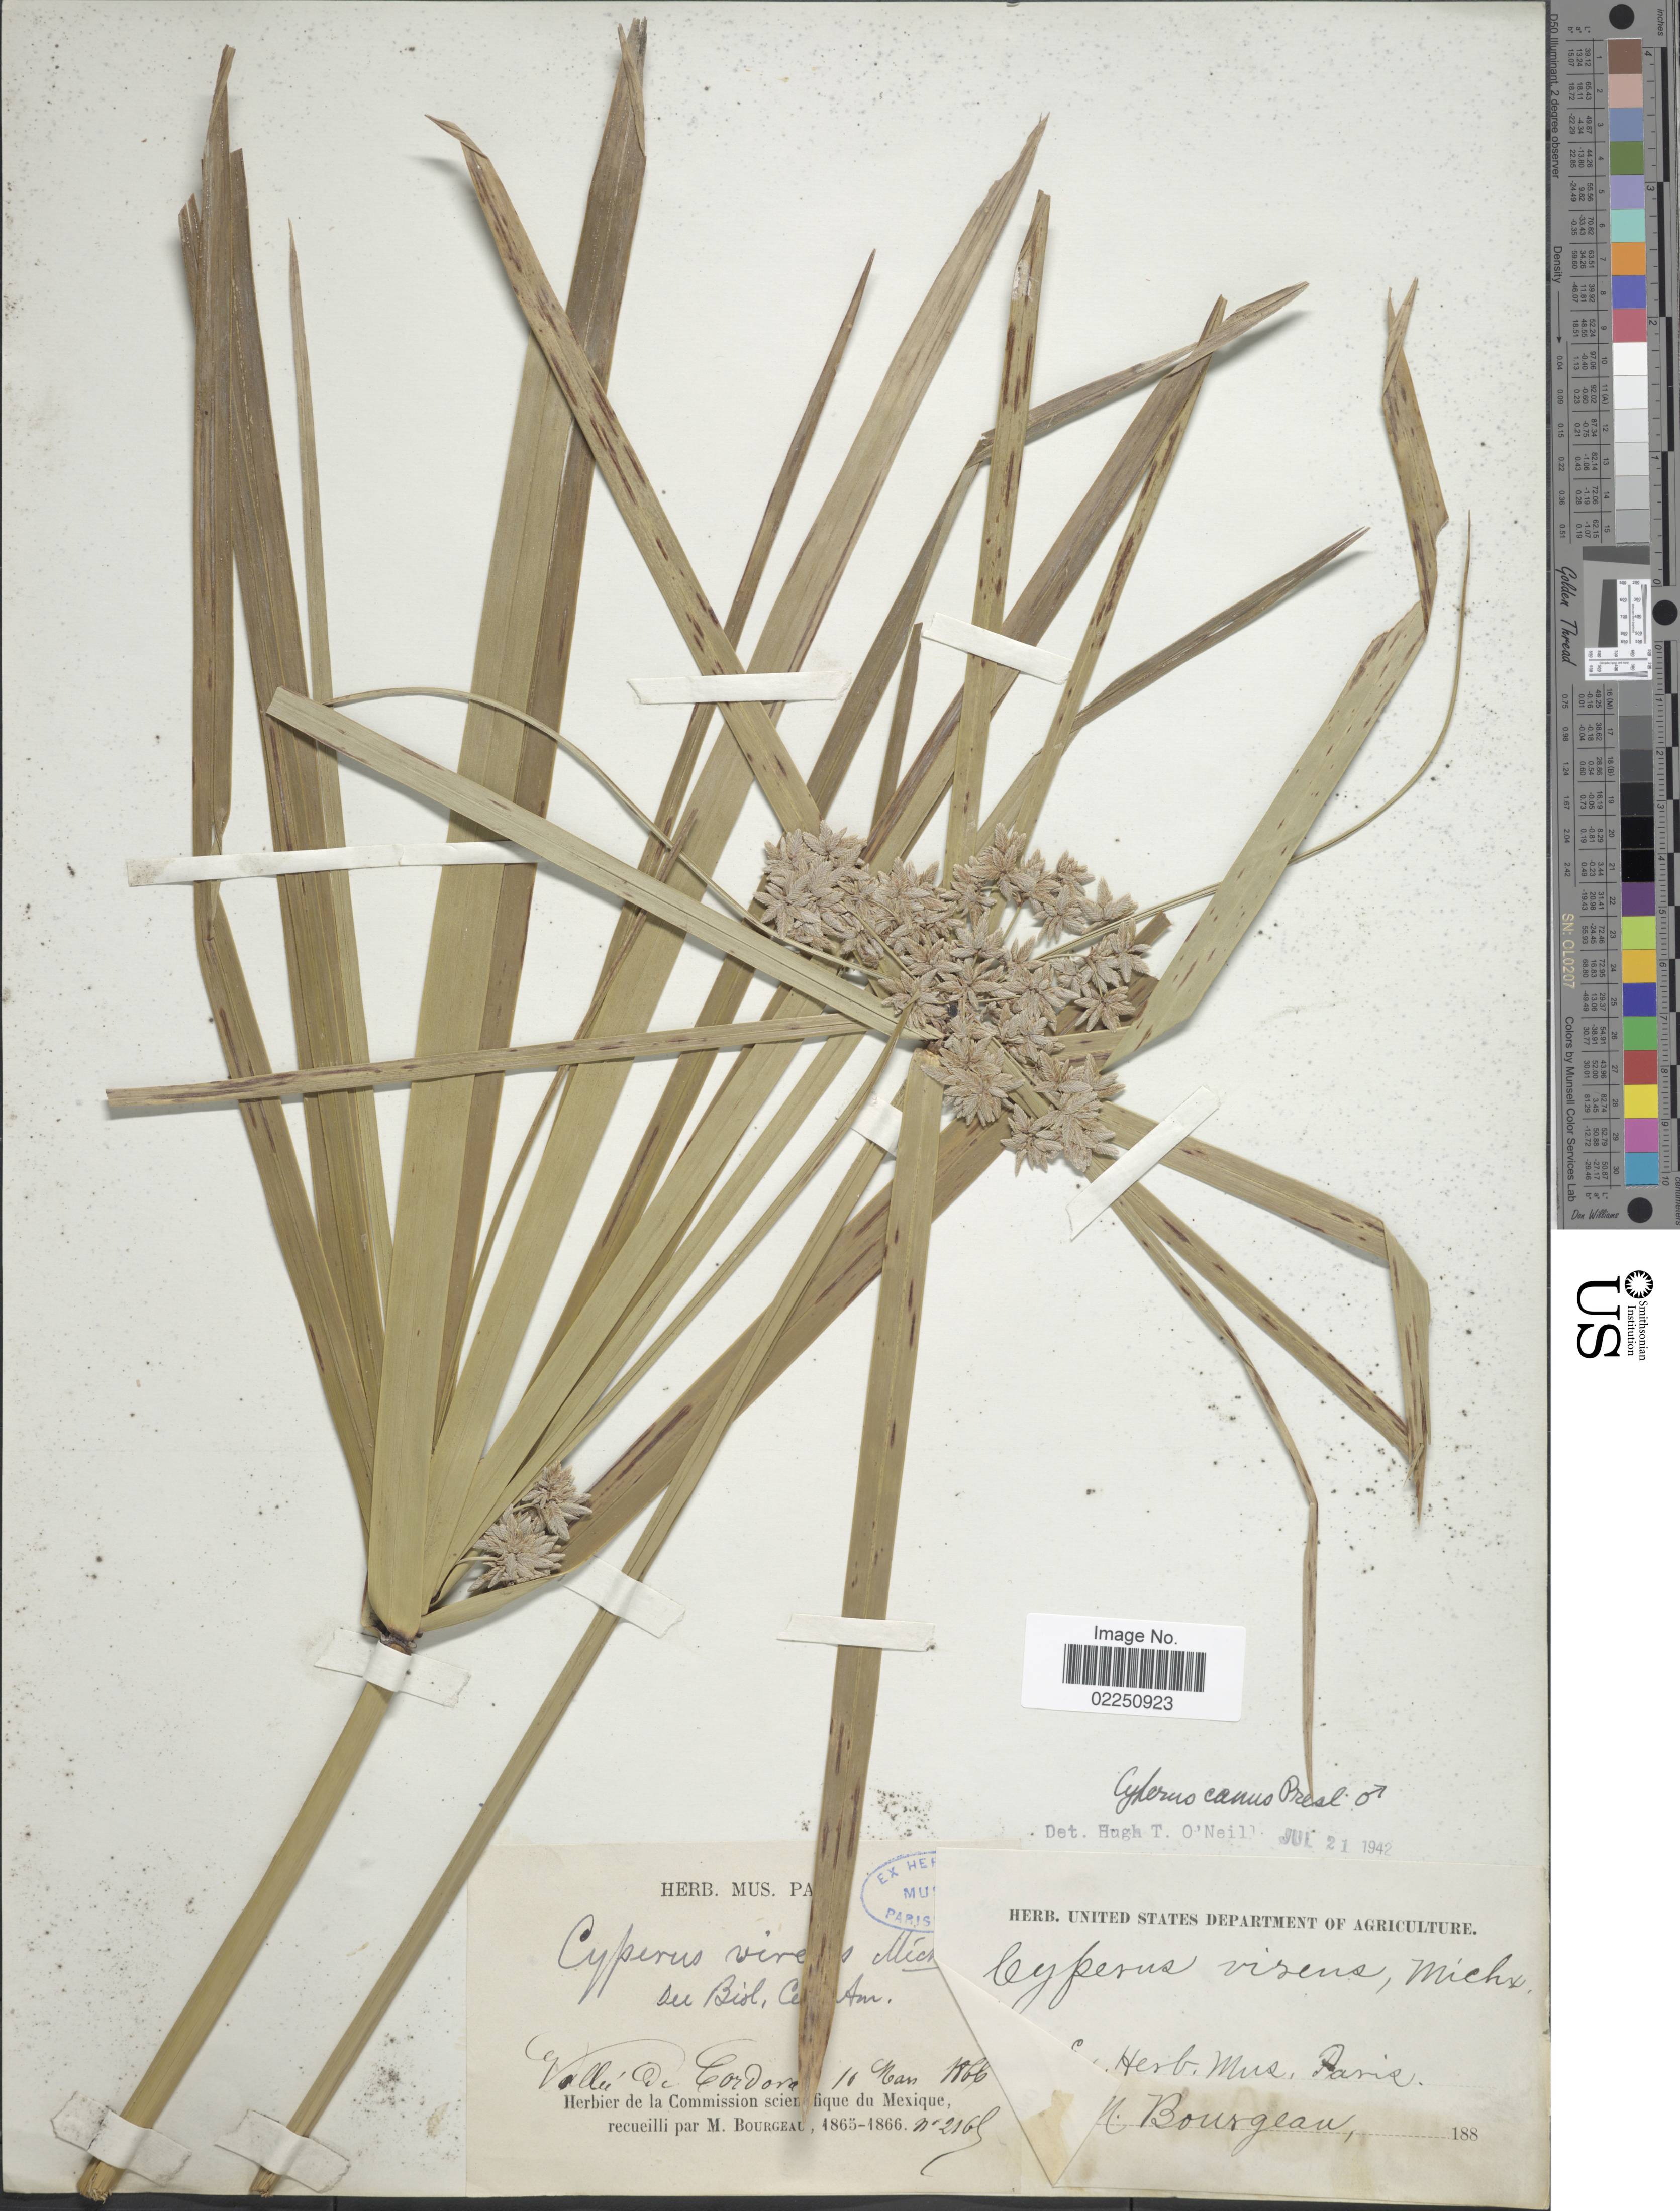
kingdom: Plantae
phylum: Tracheophyta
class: Liliopsida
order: Poales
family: Cyperaceae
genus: Cyperus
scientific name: Cyperus canus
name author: J. Presl & C. Presl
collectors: M. Bourgeau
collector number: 216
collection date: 1866-03-10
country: Mexico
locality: Vallée de Cordova